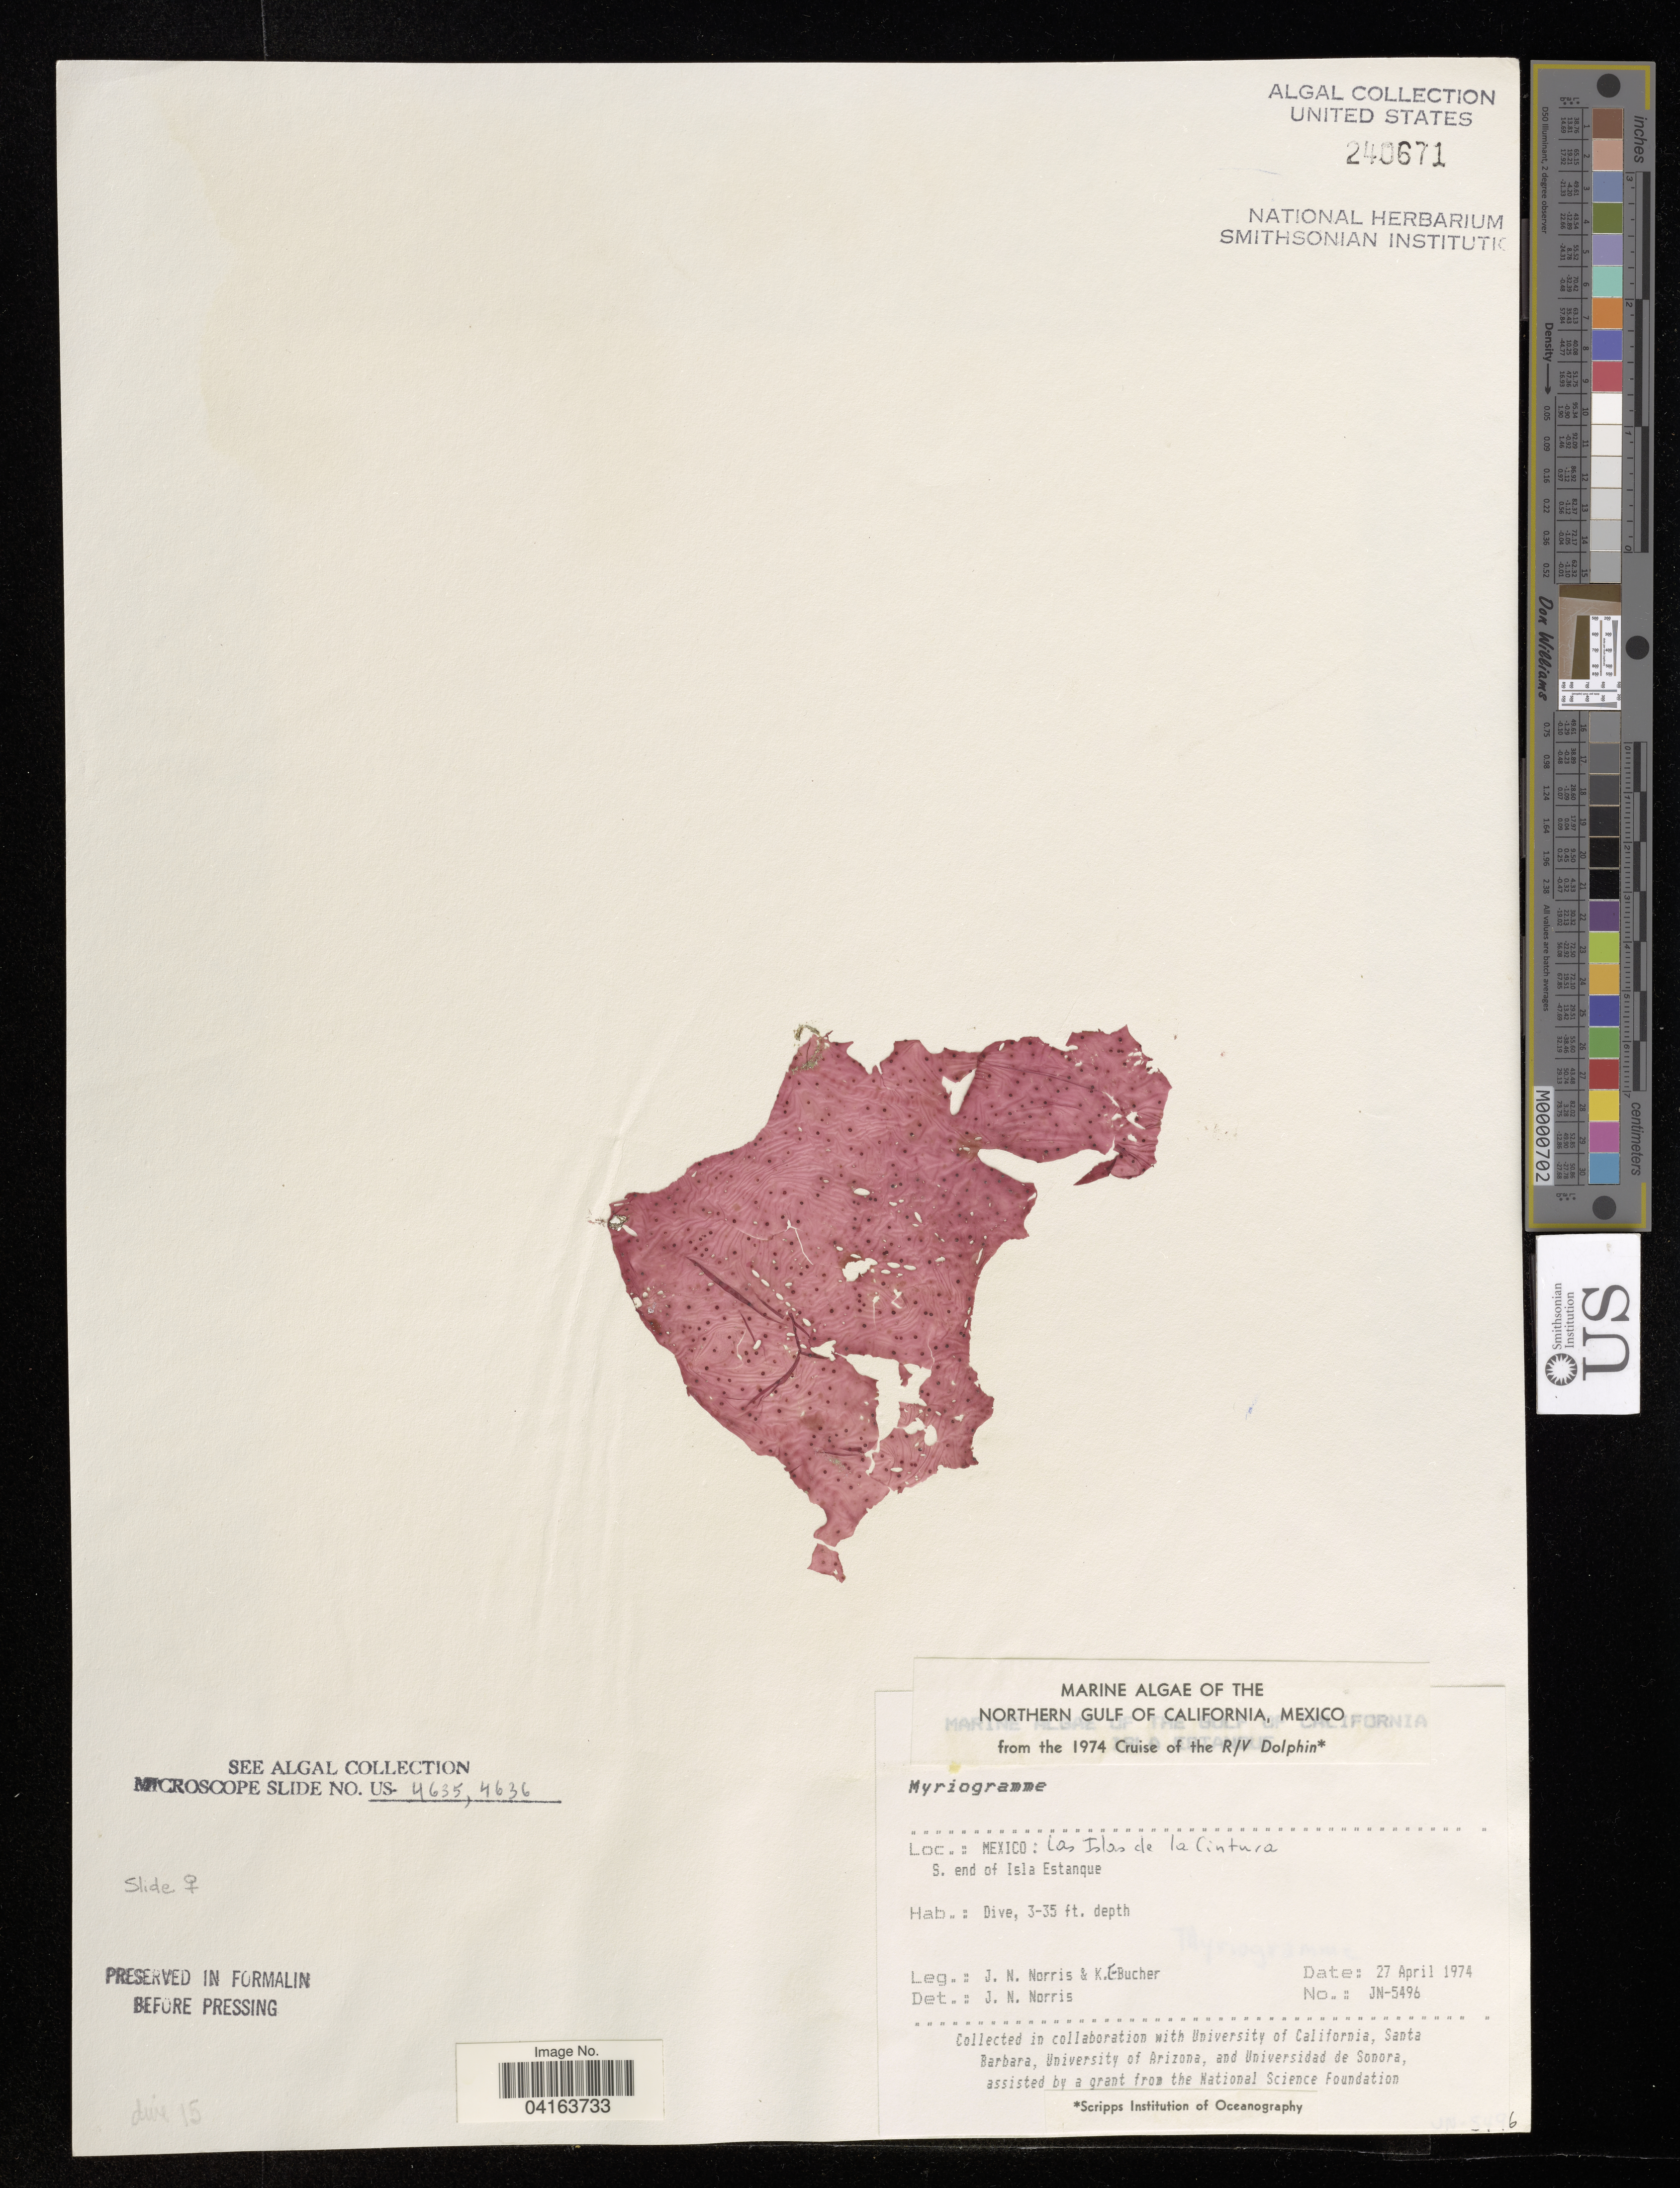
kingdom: Plantae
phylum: Rhodophyta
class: Florideophyceae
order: Ceramiales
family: Delesseriaceae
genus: Myriogramme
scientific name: Myriogramme sp.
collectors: J. Norris & K. E. Bucher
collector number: JN-5496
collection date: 1974-04-27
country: Mexico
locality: The Northern Gulf of California. Las Islas de la Cintura. S. end of Isla Estanque.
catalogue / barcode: US 240671